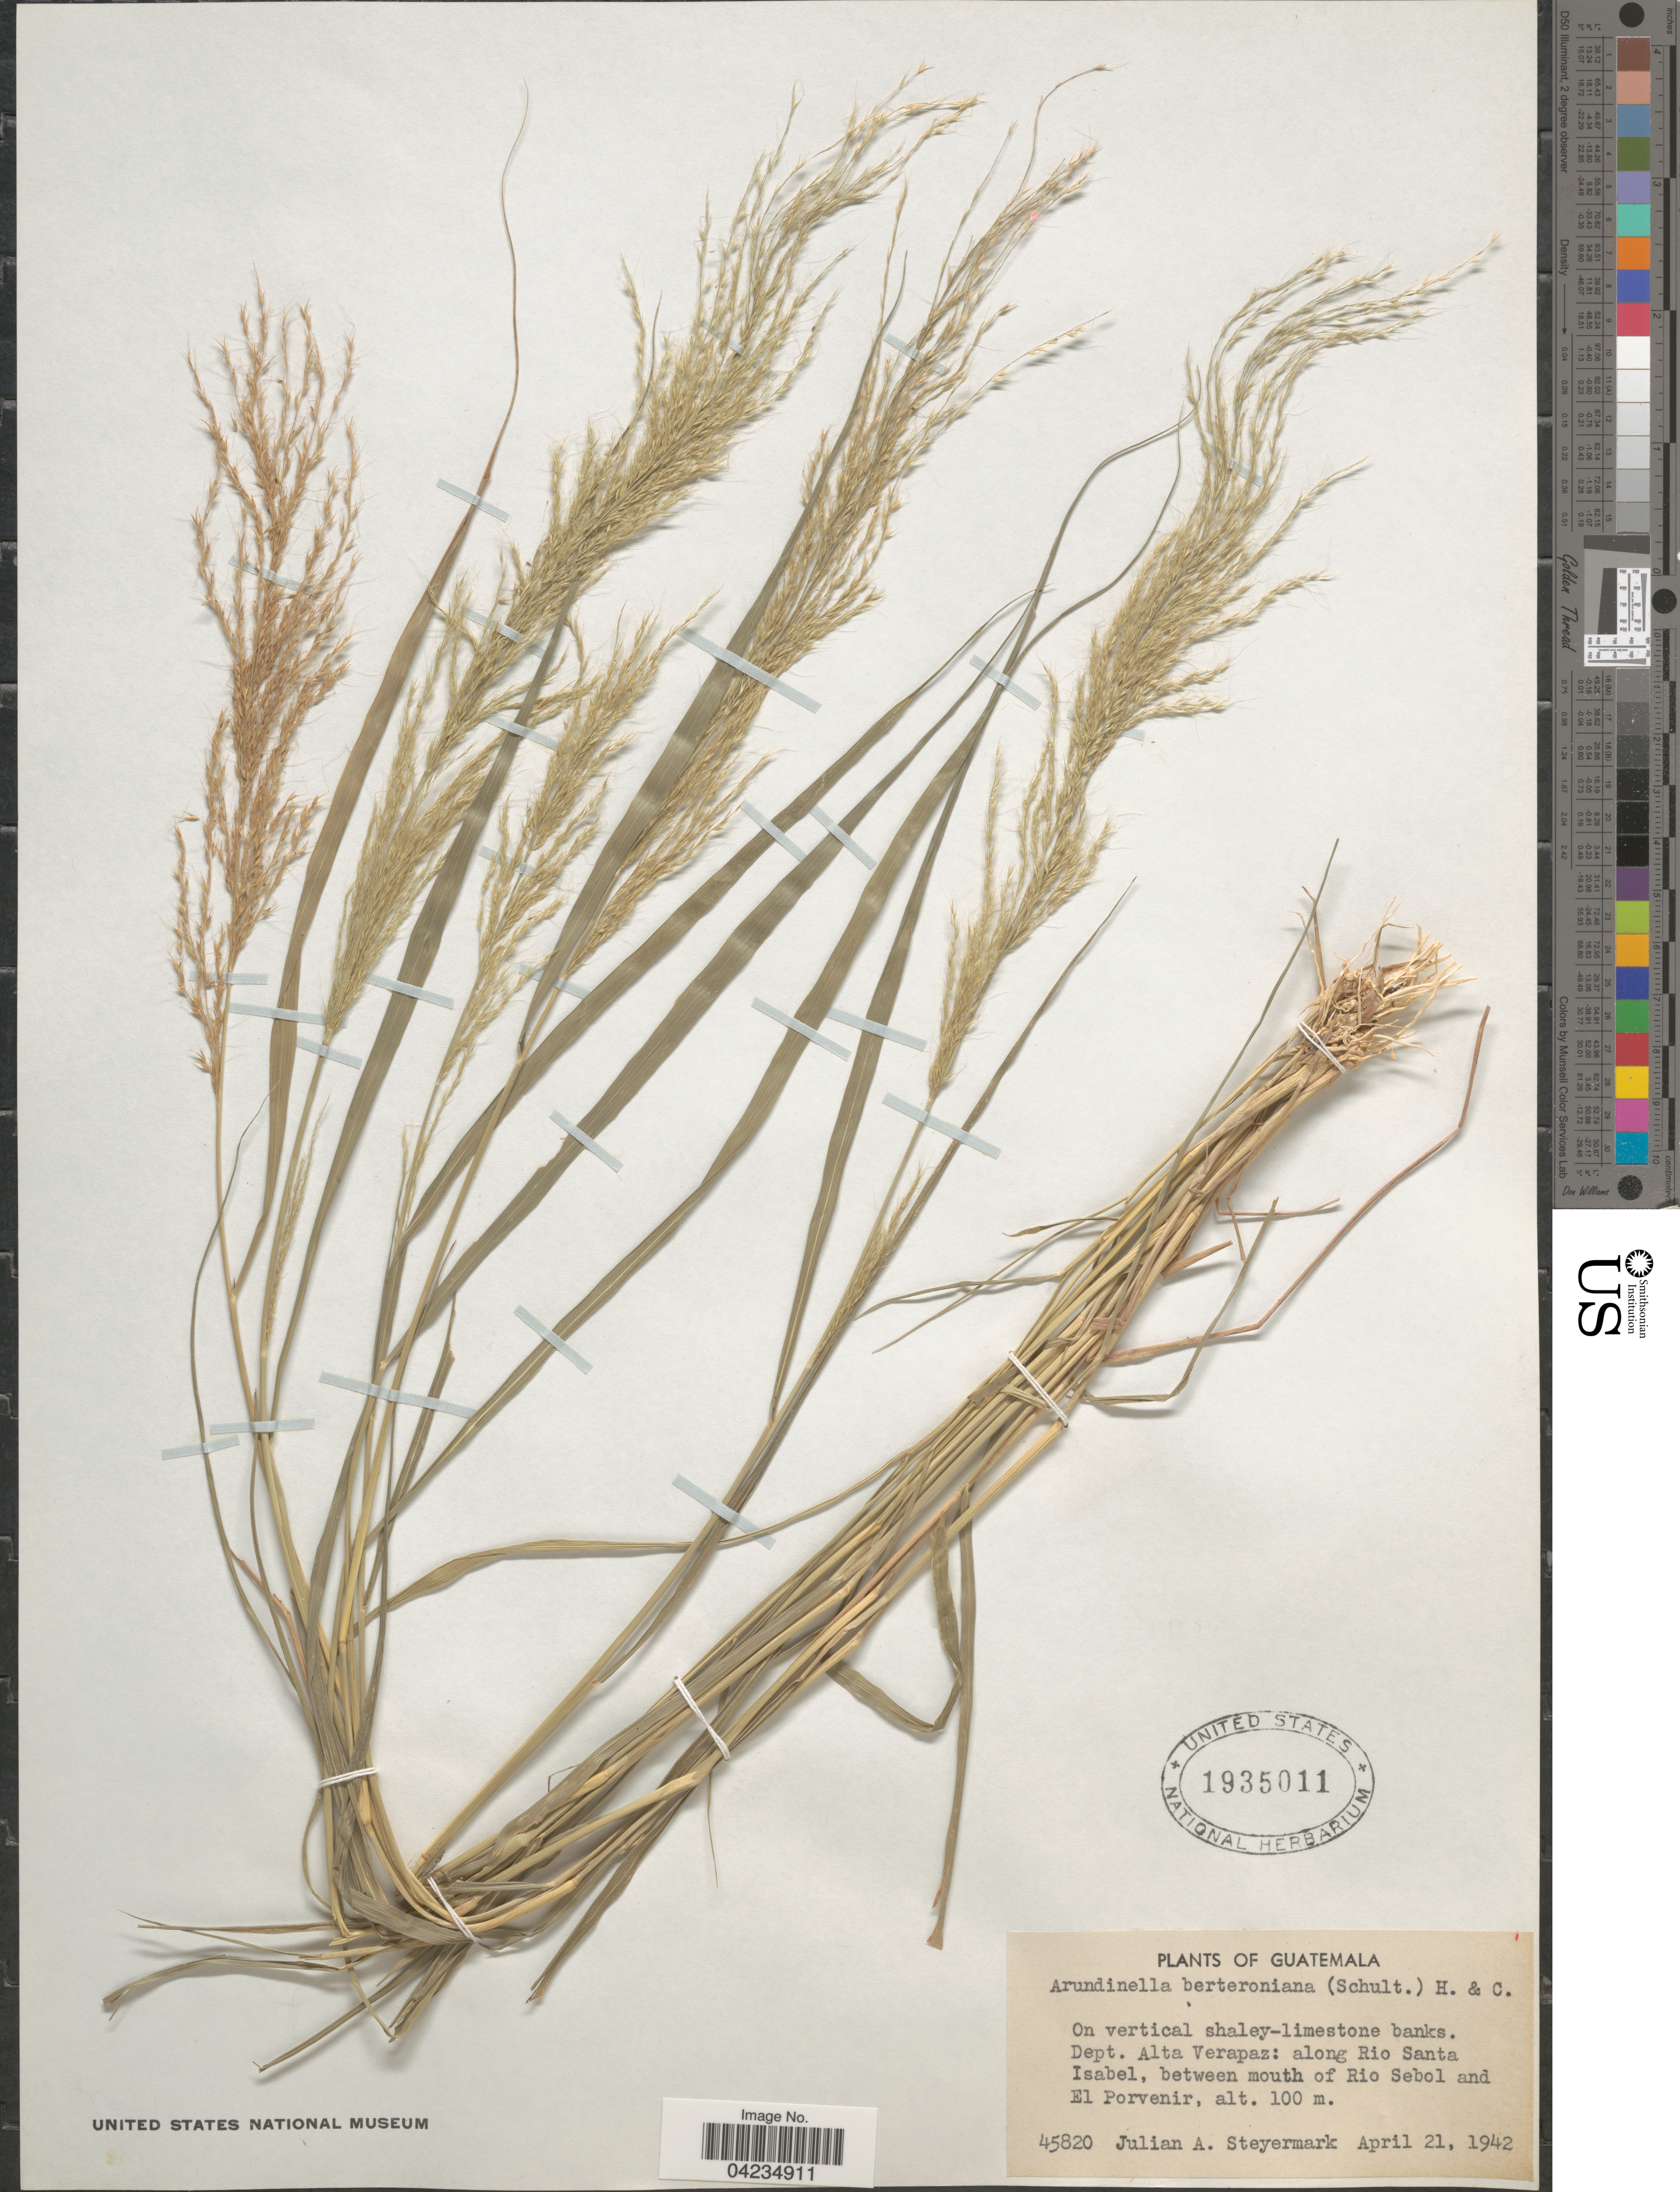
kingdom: Plantae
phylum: Tracheophyta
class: Liliopsida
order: Poales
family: Poaceae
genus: Arundinella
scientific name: Arundinella berteroniana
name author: (Schult.) Hitchc. & Chase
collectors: J. Steyermark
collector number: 45820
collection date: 1942-04-21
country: Guatemala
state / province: Alta Verapaz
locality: Dept. Alta Verapaz: along Rio Santa Isabel, between mouth of Rio Sebol and El Porvenir.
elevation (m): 100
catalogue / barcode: US 1935011